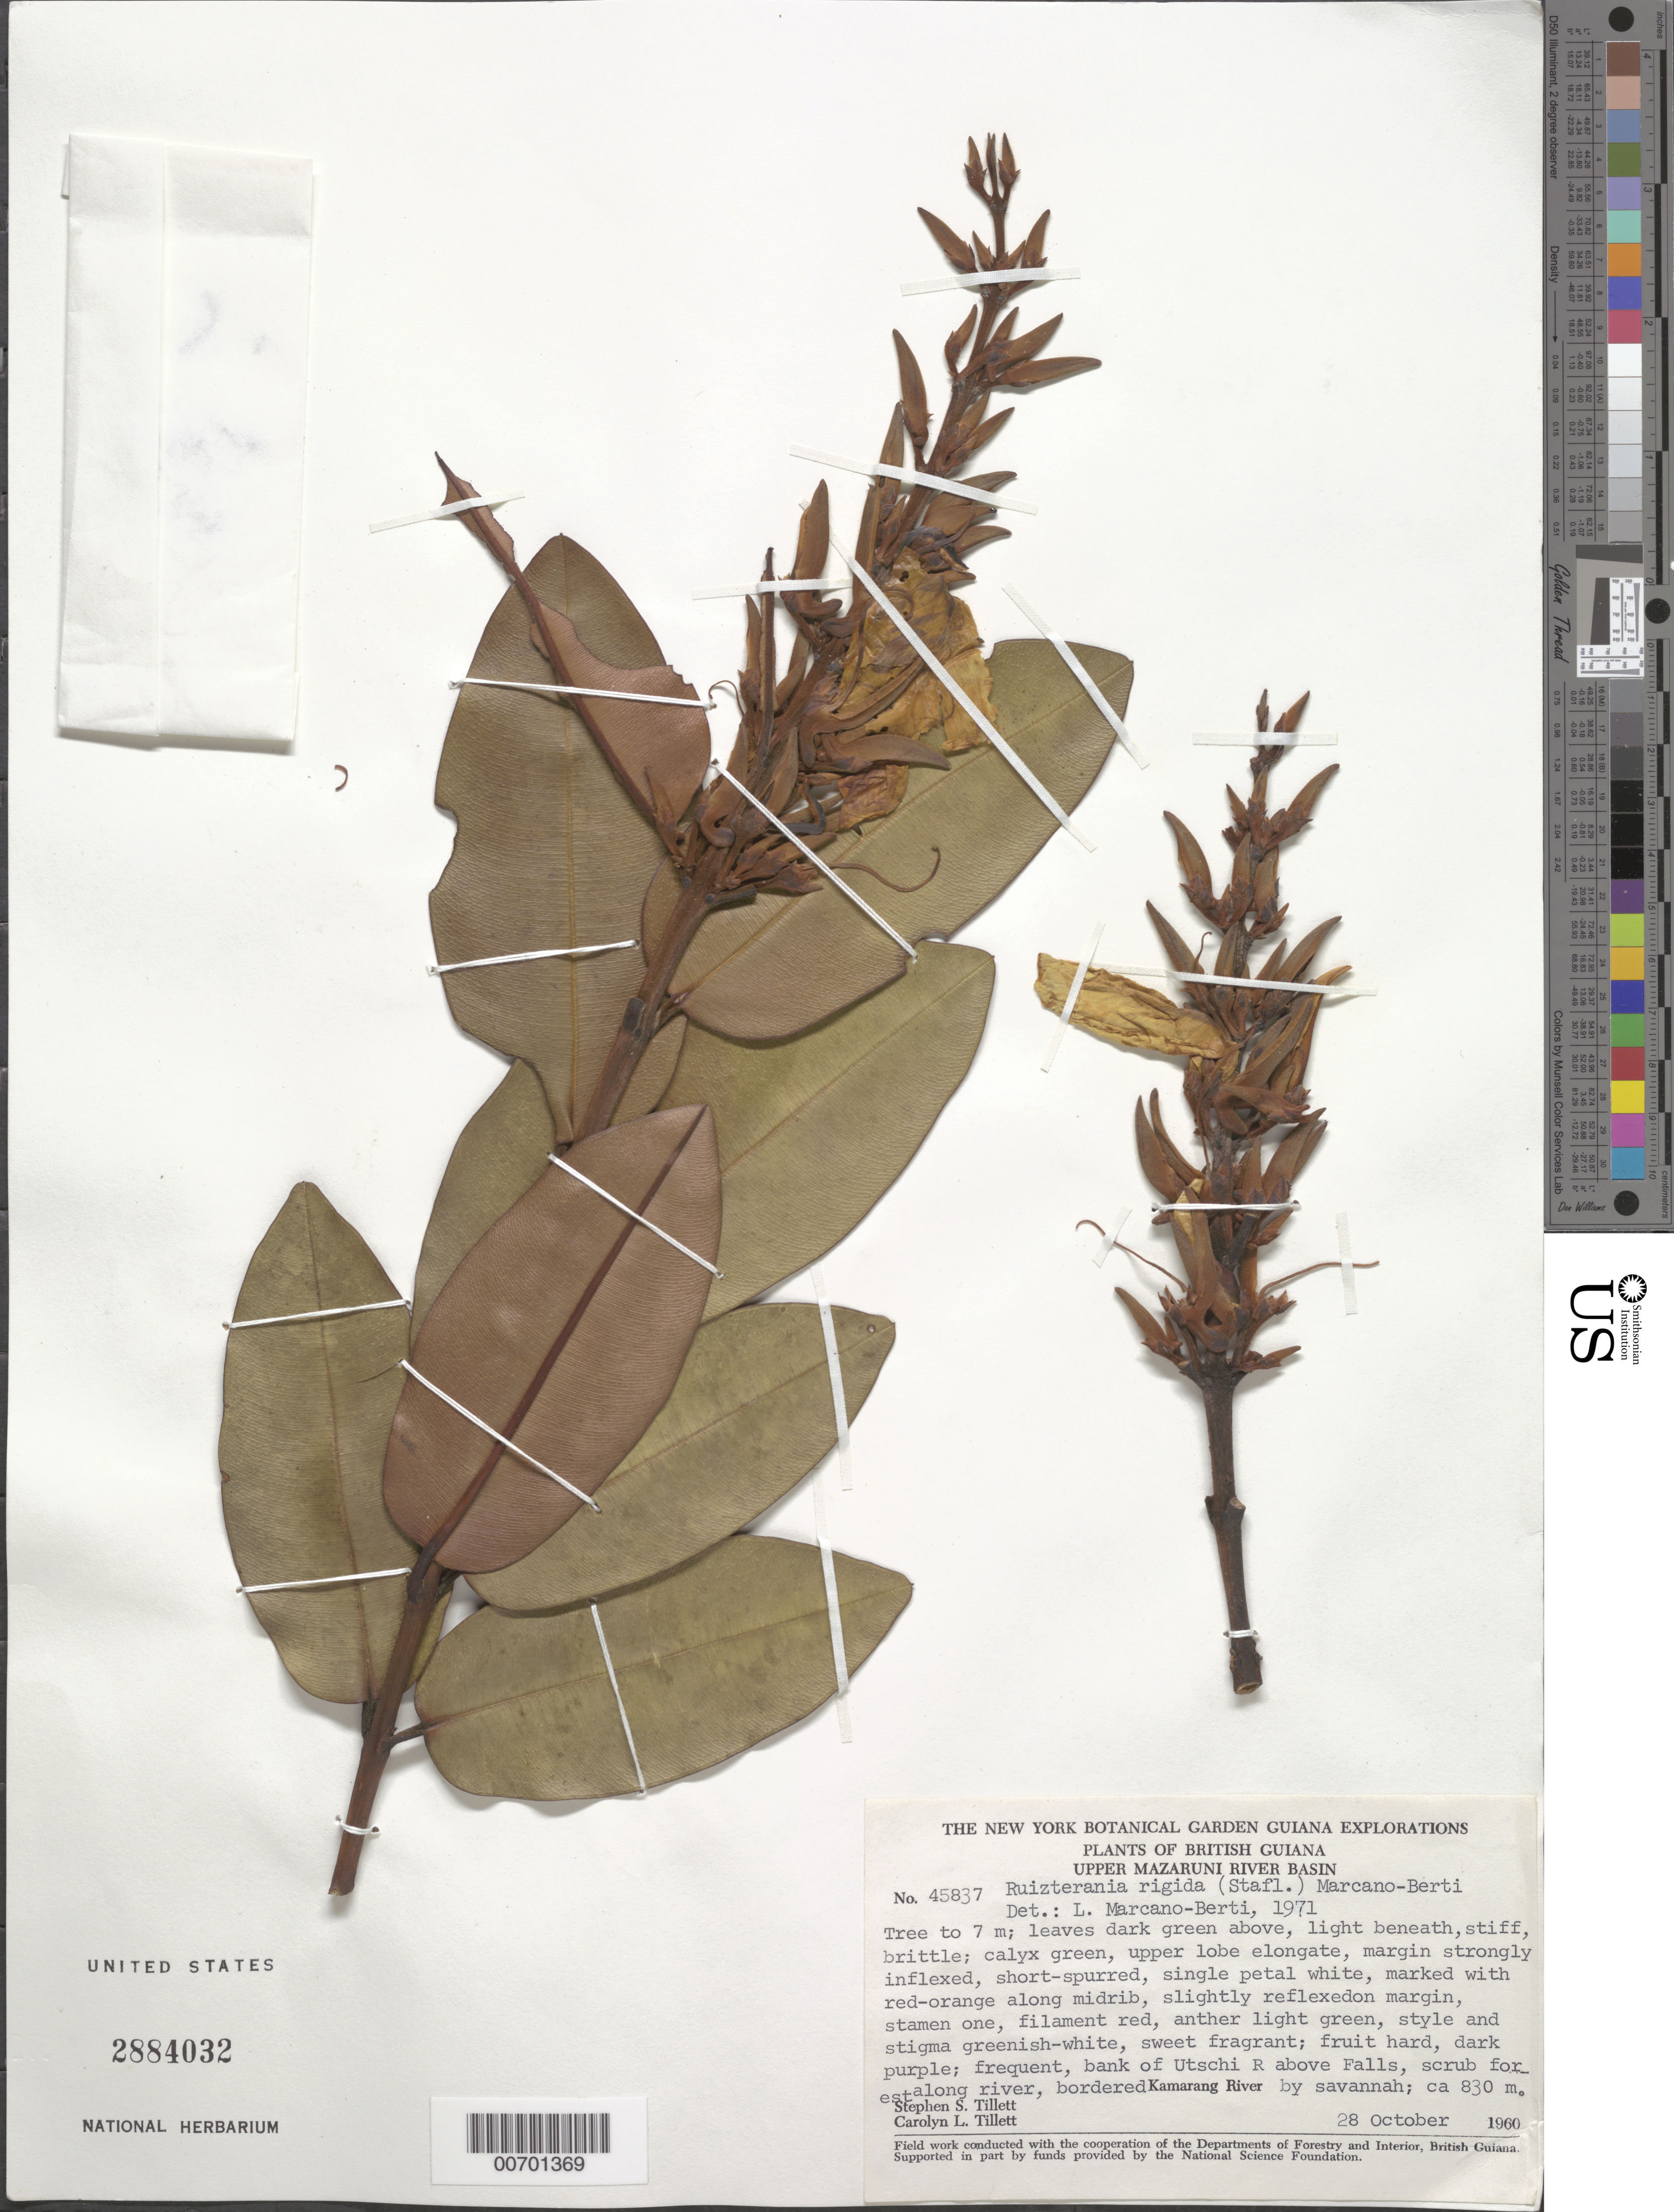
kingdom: Plantae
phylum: Tracheophyta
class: Magnoliopsida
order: Myrtales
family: Vochysiaceae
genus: Ruizterania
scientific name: Ruizterania rigida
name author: (Stafleu) Marc.-Berti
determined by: Marcano-Berti, L.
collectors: S. S. Tillett, C. L. Tillett & R. Boyan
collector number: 45837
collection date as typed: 28-Oct-60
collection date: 1960-10-28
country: Guyana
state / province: Cuyuni-Mazaruni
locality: Kamarang R., Utschi R. above falls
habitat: Scrub forest along river bordered by savanna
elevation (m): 830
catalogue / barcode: US 2884032